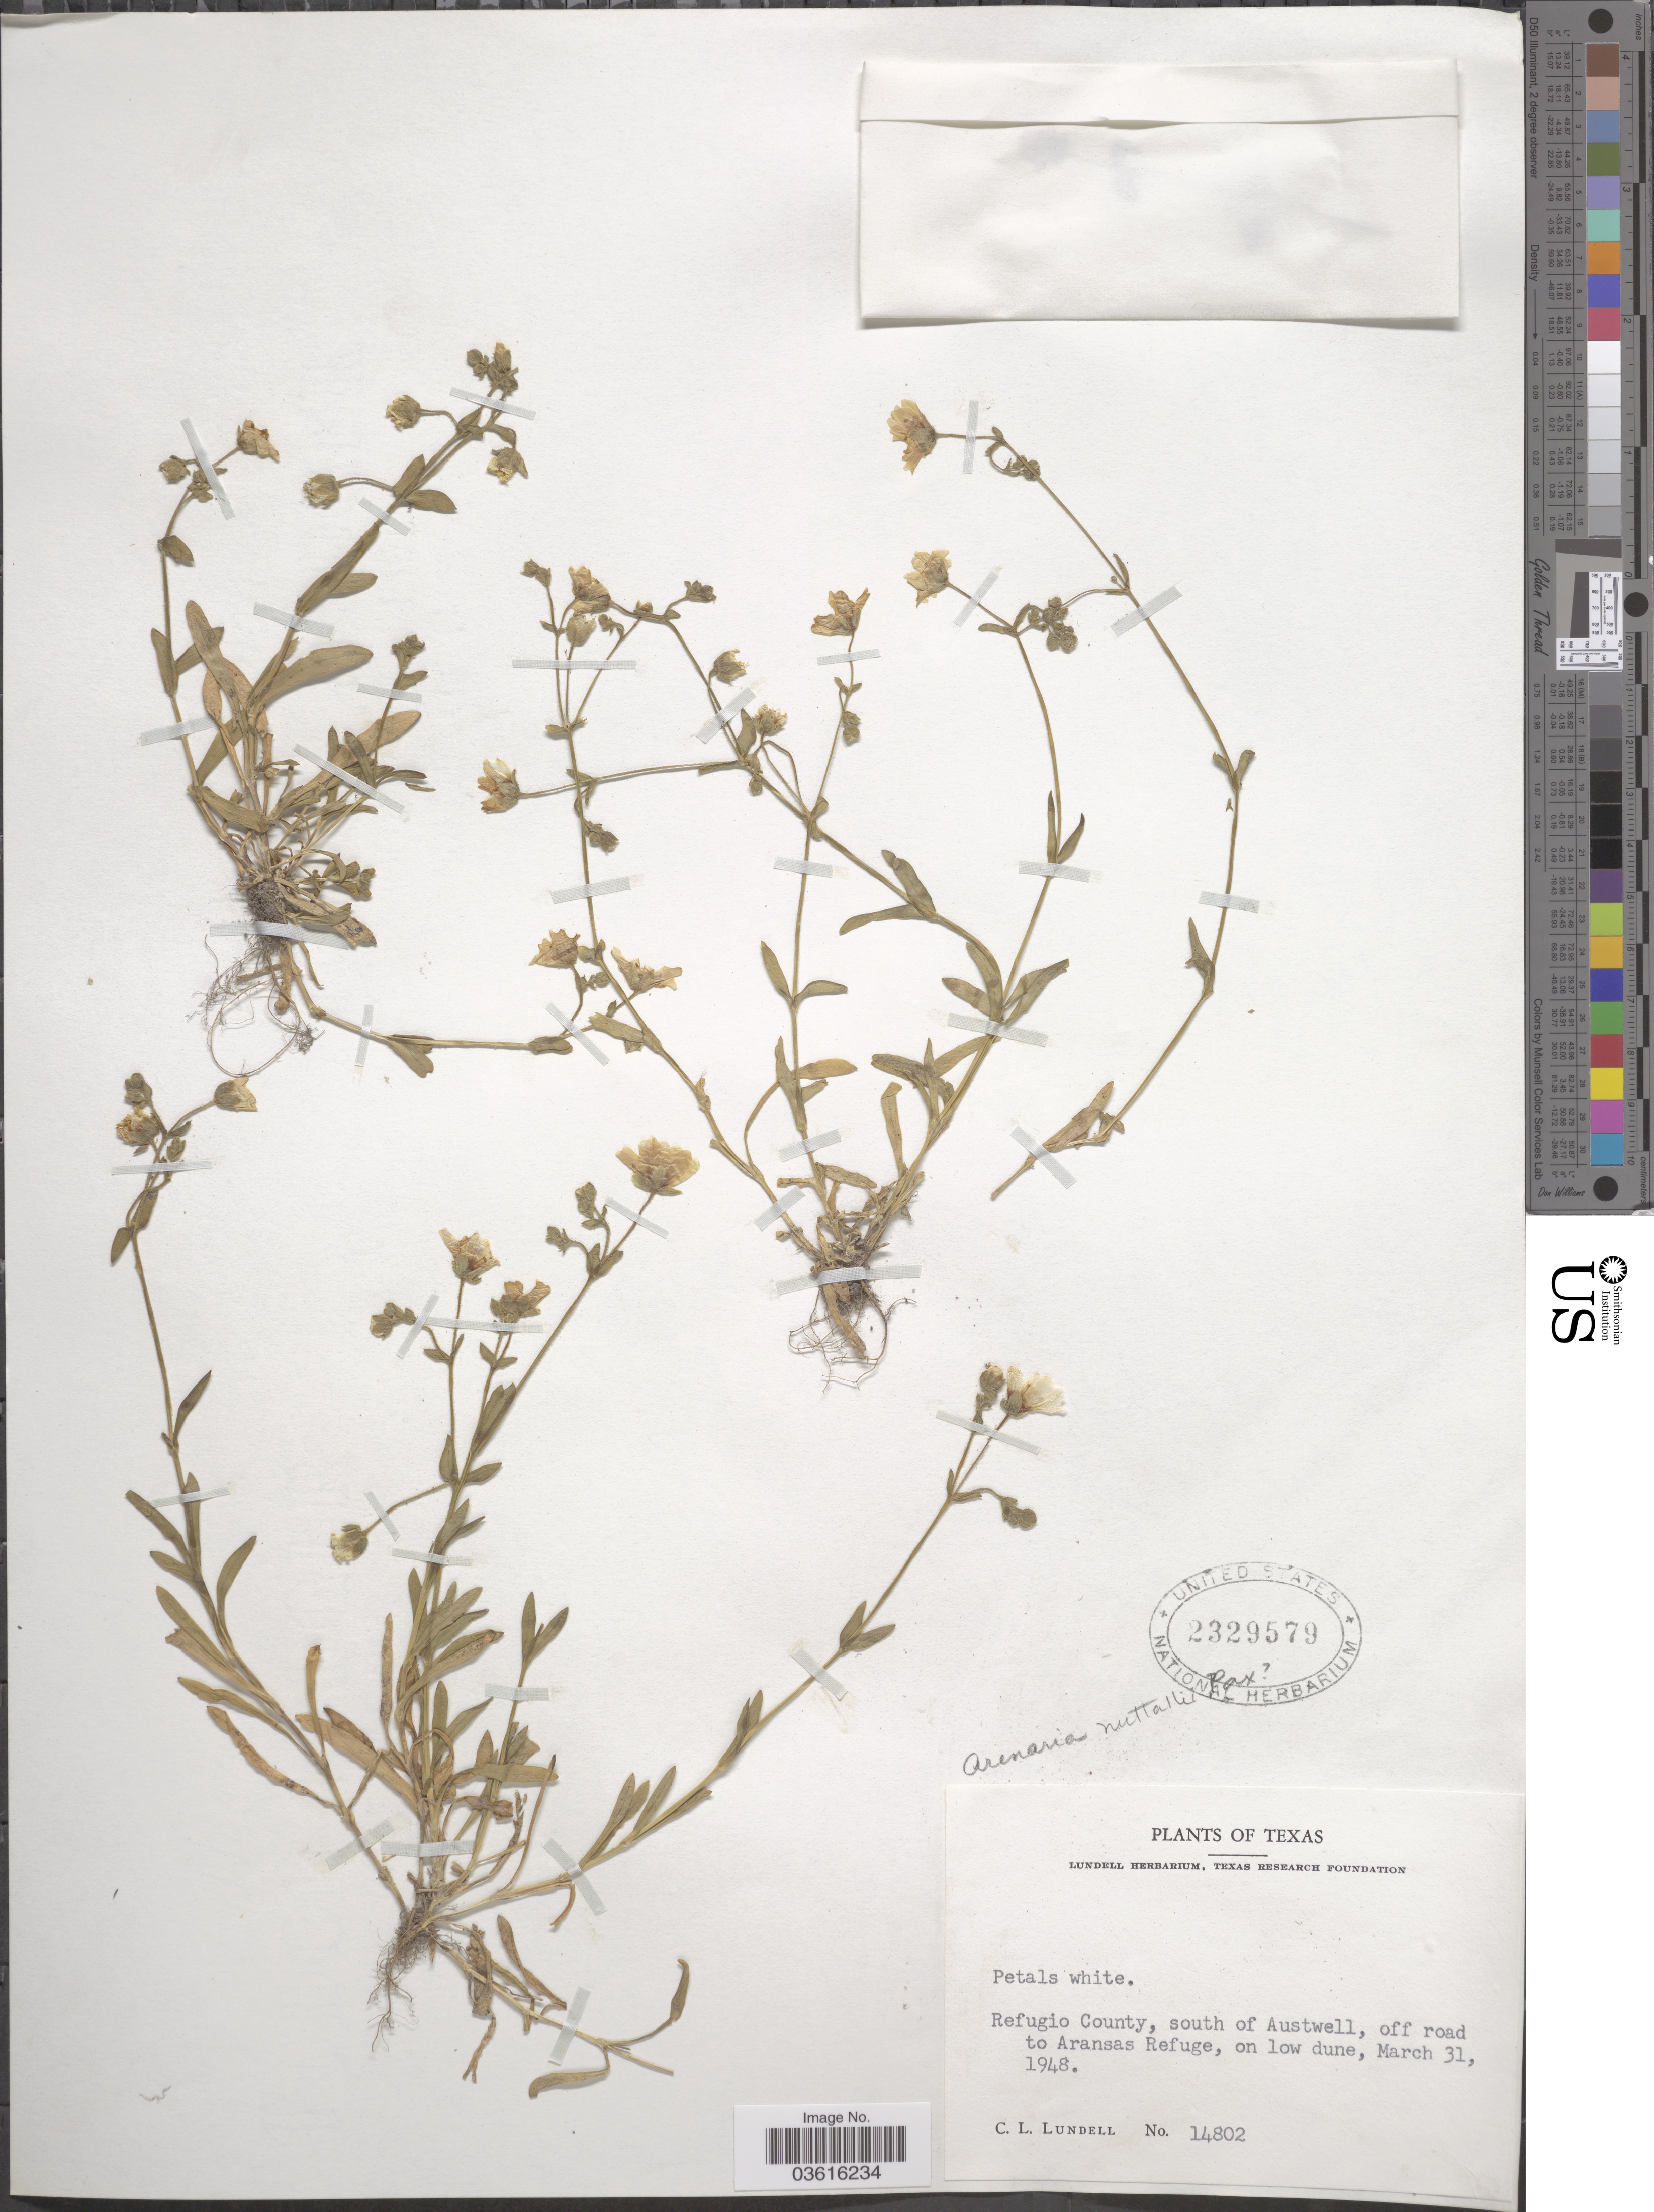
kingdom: Plantae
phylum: Tracheophyta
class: Magnoliopsida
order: Caryophyllales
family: Caryophyllaceae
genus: Minuartia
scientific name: Minuartia nuttallii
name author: (Pax) Briq.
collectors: C. L. Lundell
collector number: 14802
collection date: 1948-03-31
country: United States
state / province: Texas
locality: Refugio County, south of Austwell, off road to Aransas Refuge.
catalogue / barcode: US 2329579